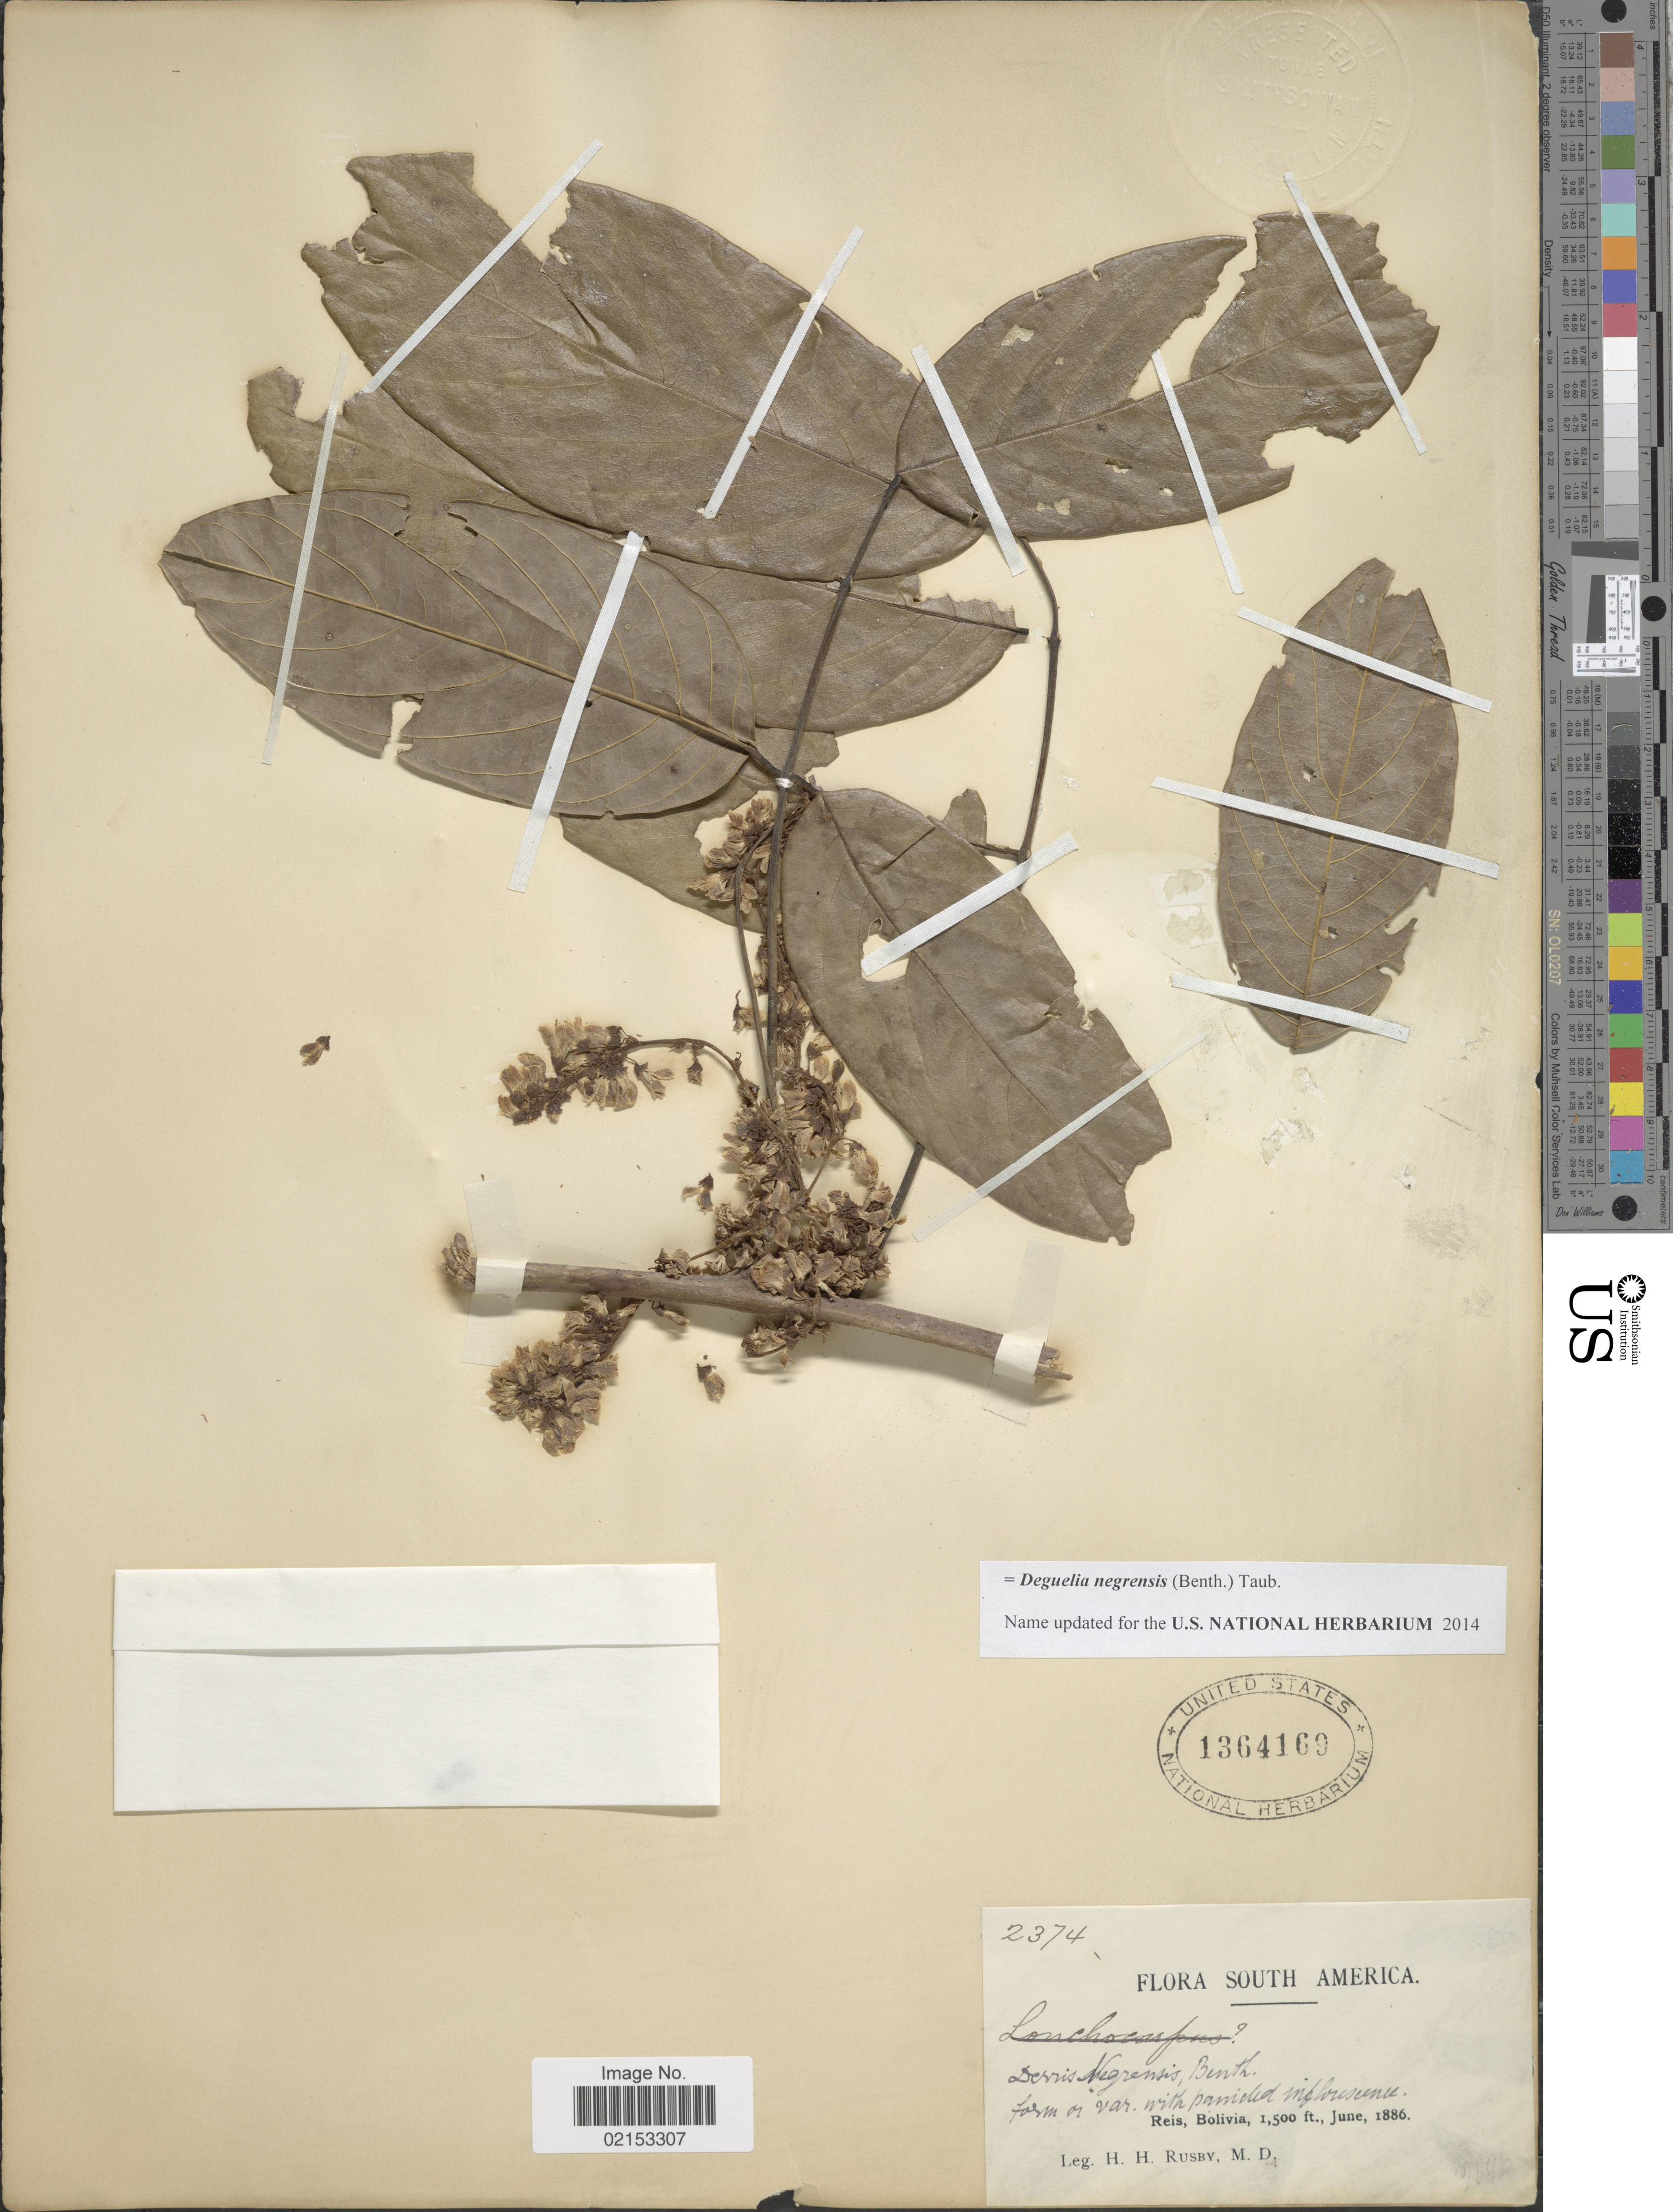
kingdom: Plantae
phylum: Tracheophyta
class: Magnoliopsida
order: Fabales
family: Fabaceae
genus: Deguelia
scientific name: Deguelia negrensis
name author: (Benth.) Taub.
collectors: H. H. Rusby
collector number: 2374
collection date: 1886-06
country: Bolivia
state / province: Pando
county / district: Nicolas Suarez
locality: Reis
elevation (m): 457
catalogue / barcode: US 1364169